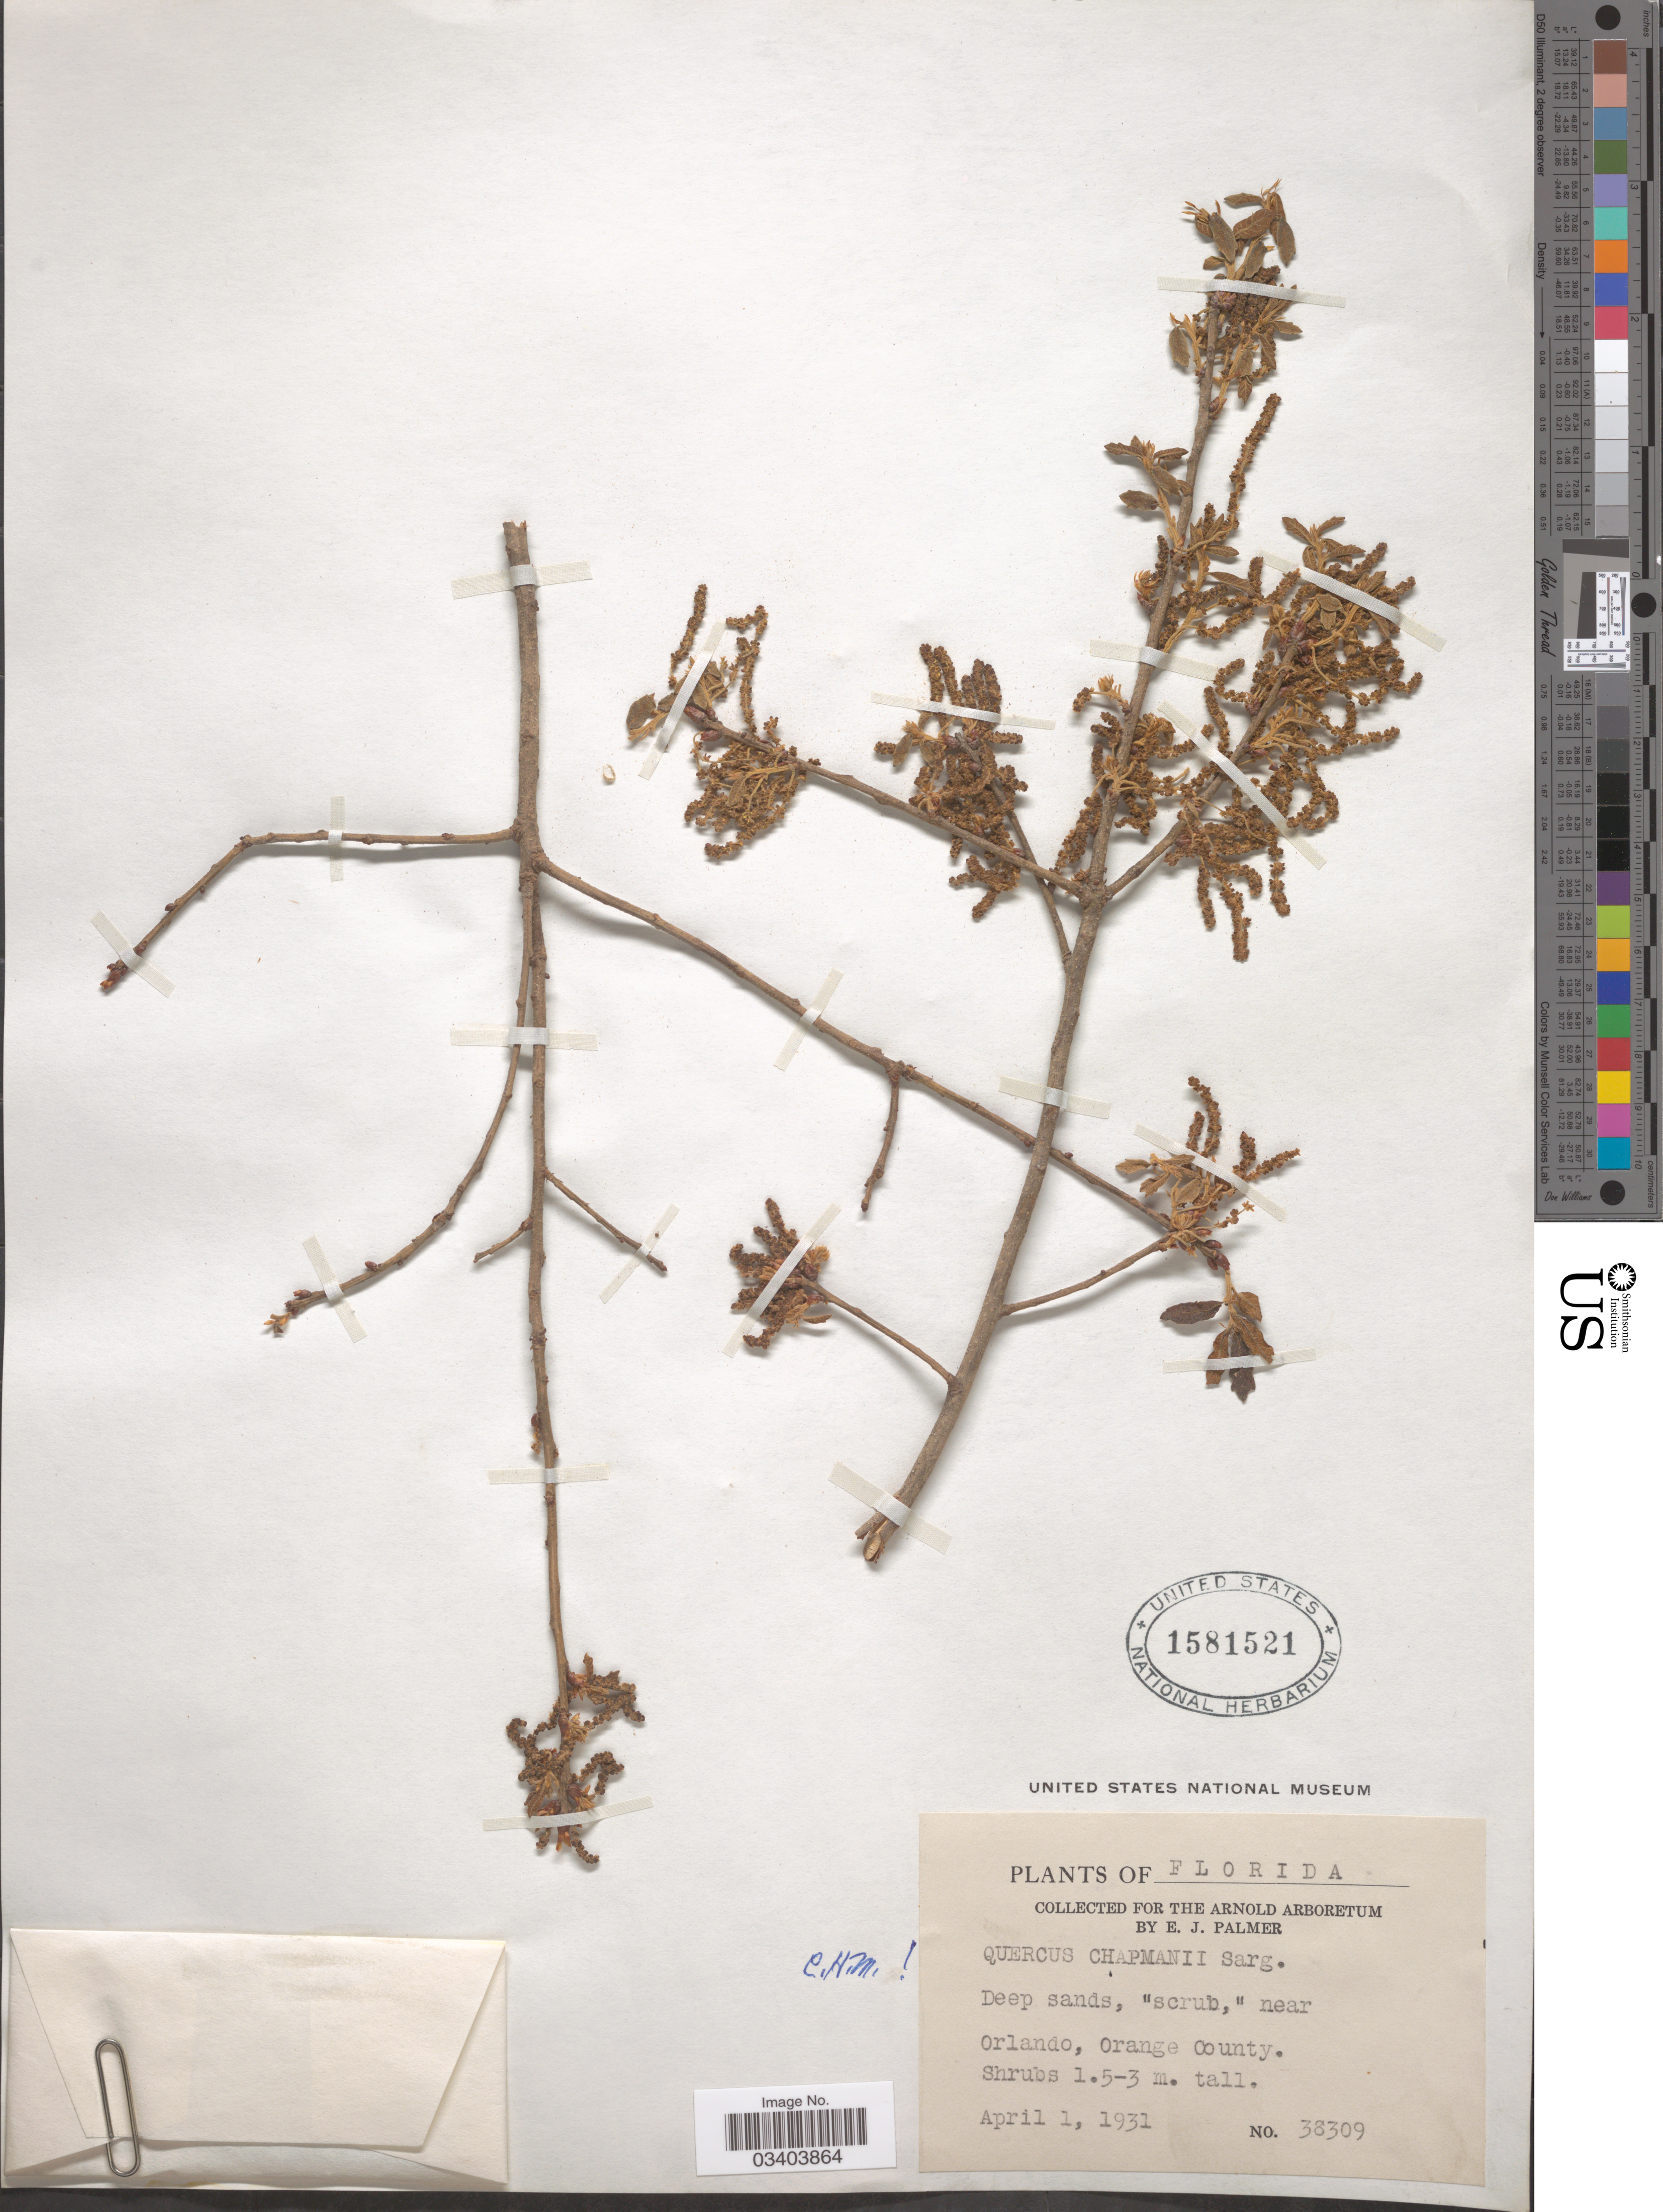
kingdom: Plantae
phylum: Tracheophyta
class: Magnoliopsida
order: Fagales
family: Fagaceae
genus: Quercus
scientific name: Quercus chapmanii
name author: Sarg.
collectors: E. J. Palmer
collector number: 38309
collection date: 1931-04-01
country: United States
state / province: Florida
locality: Near Orlando, Orange County.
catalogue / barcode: US 1581521